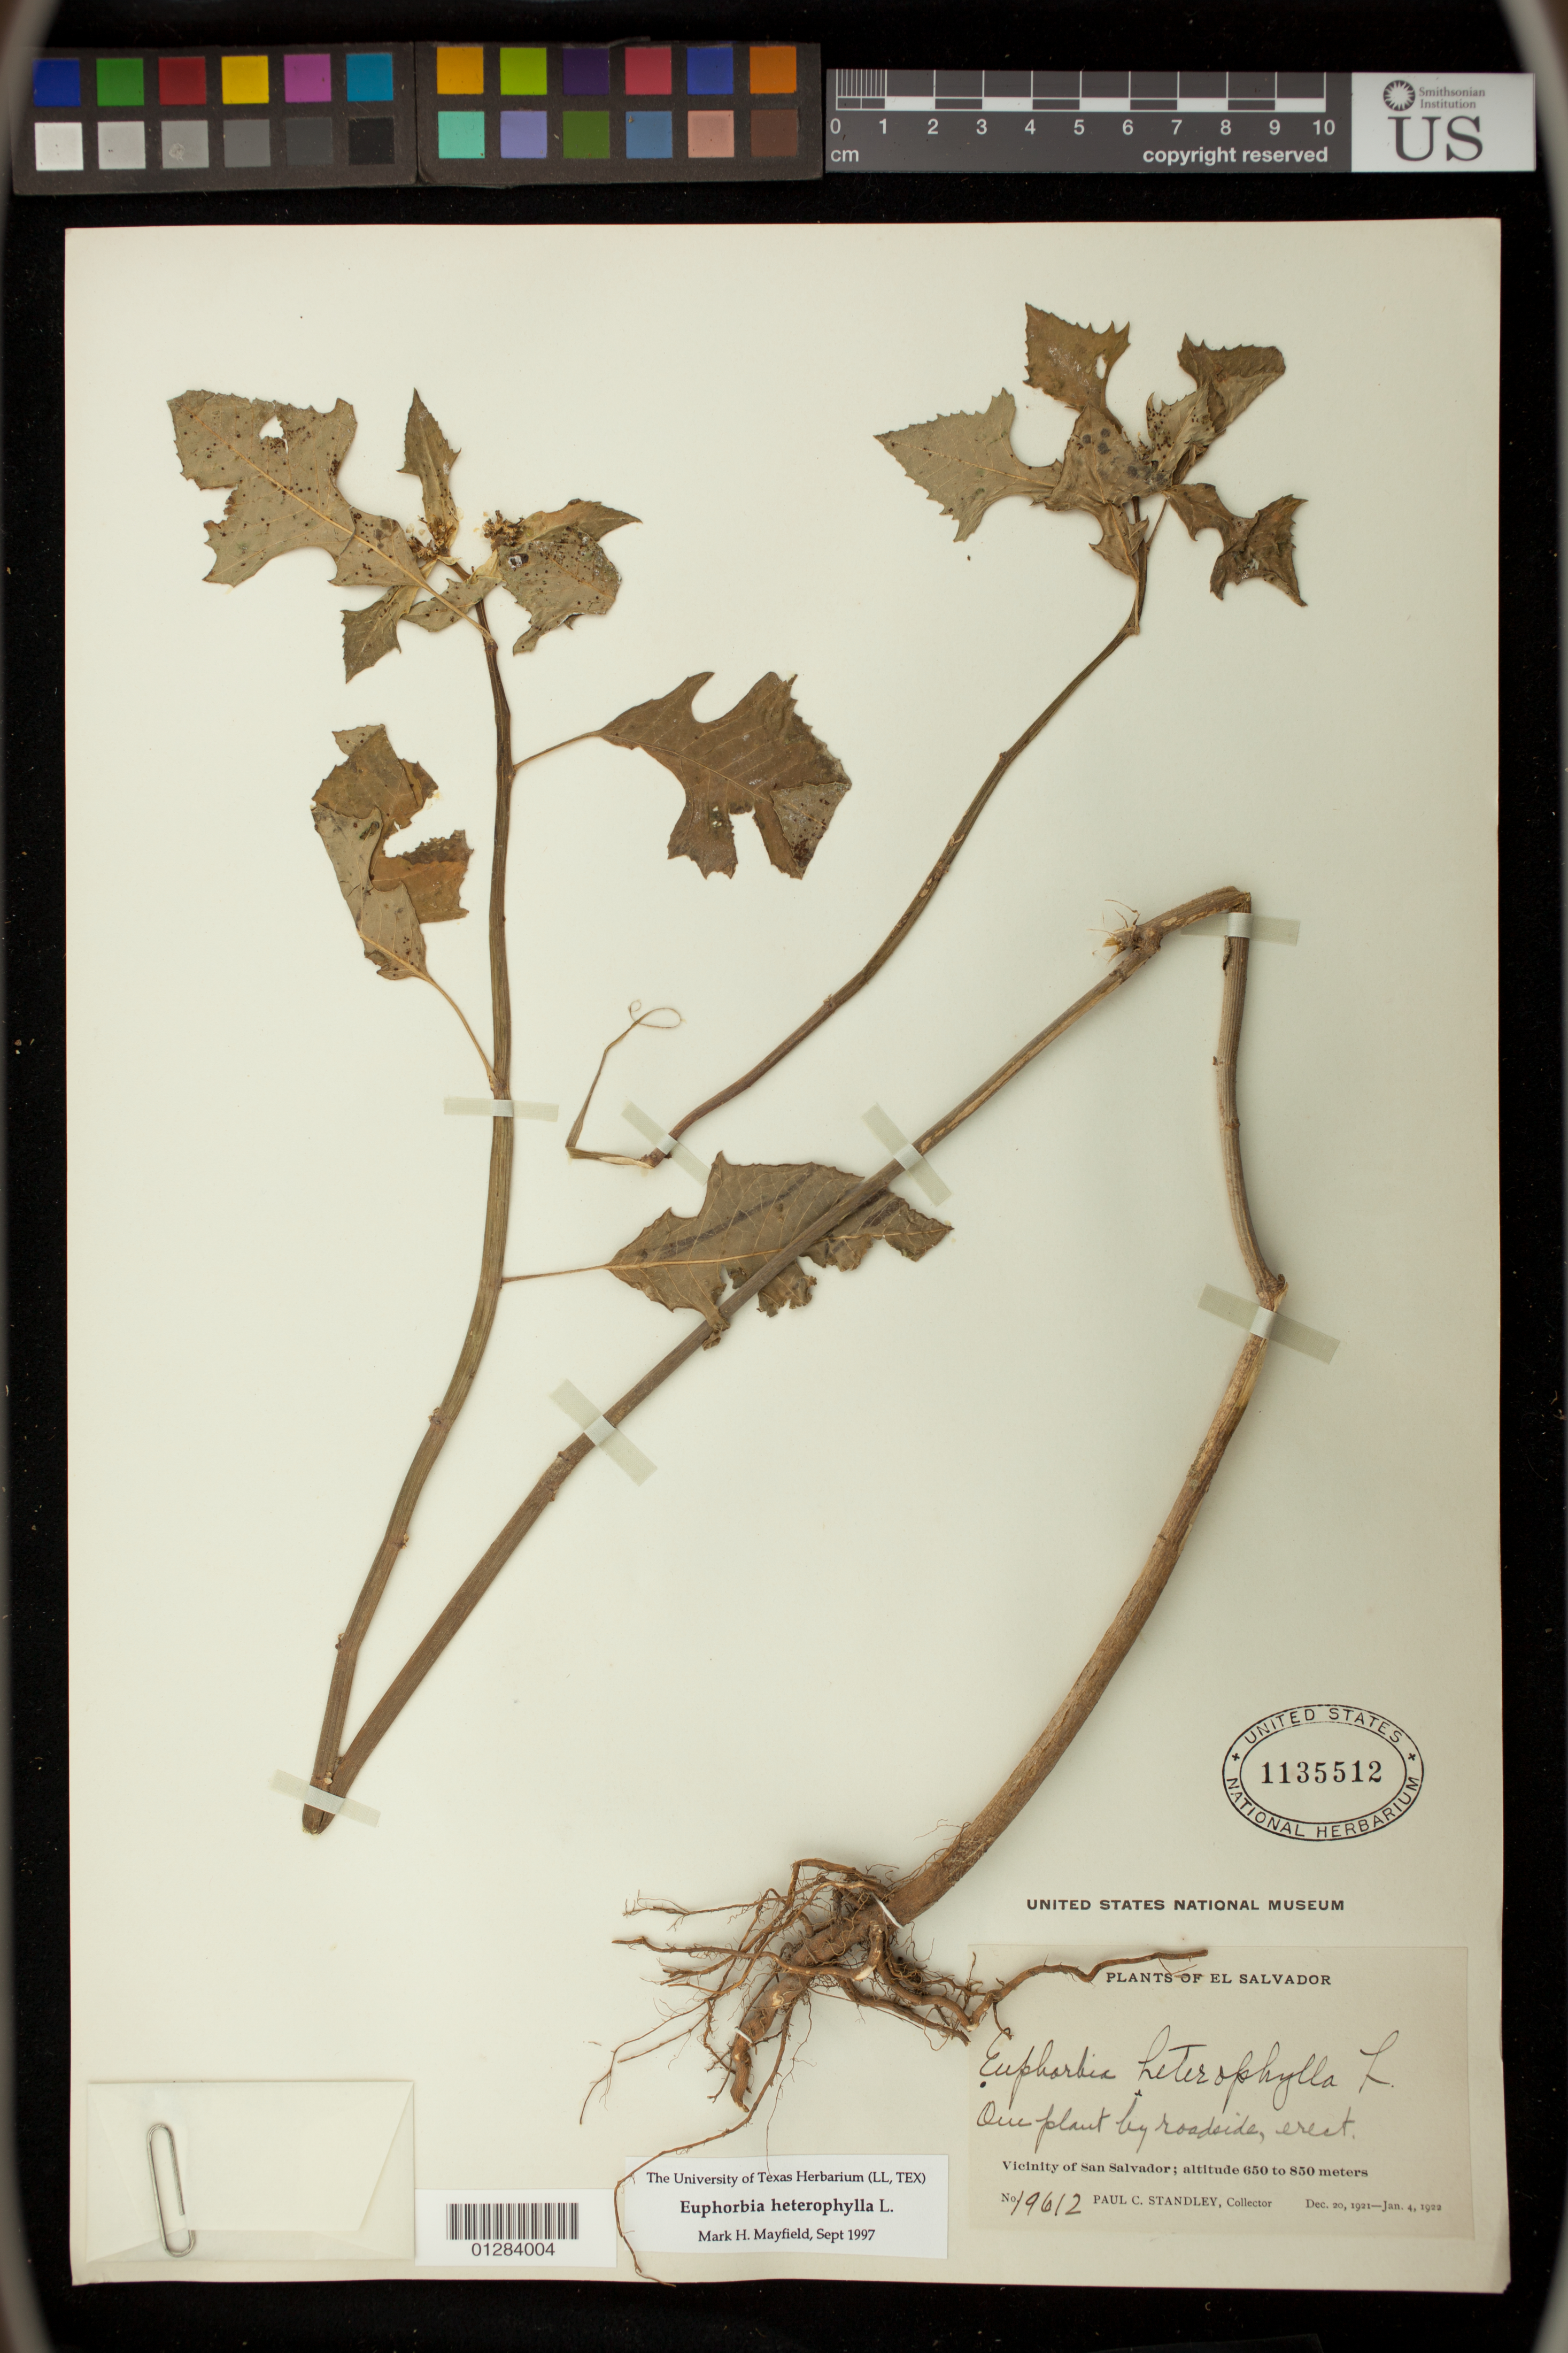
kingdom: Plantae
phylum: Tracheophyta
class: Magnoliopsida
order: Malpighiales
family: Euphorbiaceae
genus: Euphorbia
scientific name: Euphorbia heterophylla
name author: L.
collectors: Standley, Paul Carpenter, Steyermark, Julian Alfred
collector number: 19612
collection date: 1921-12-20/1922-01-04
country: El Salvador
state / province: San Salvador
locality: Vicinity of San Salvador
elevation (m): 650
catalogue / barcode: US 1135512